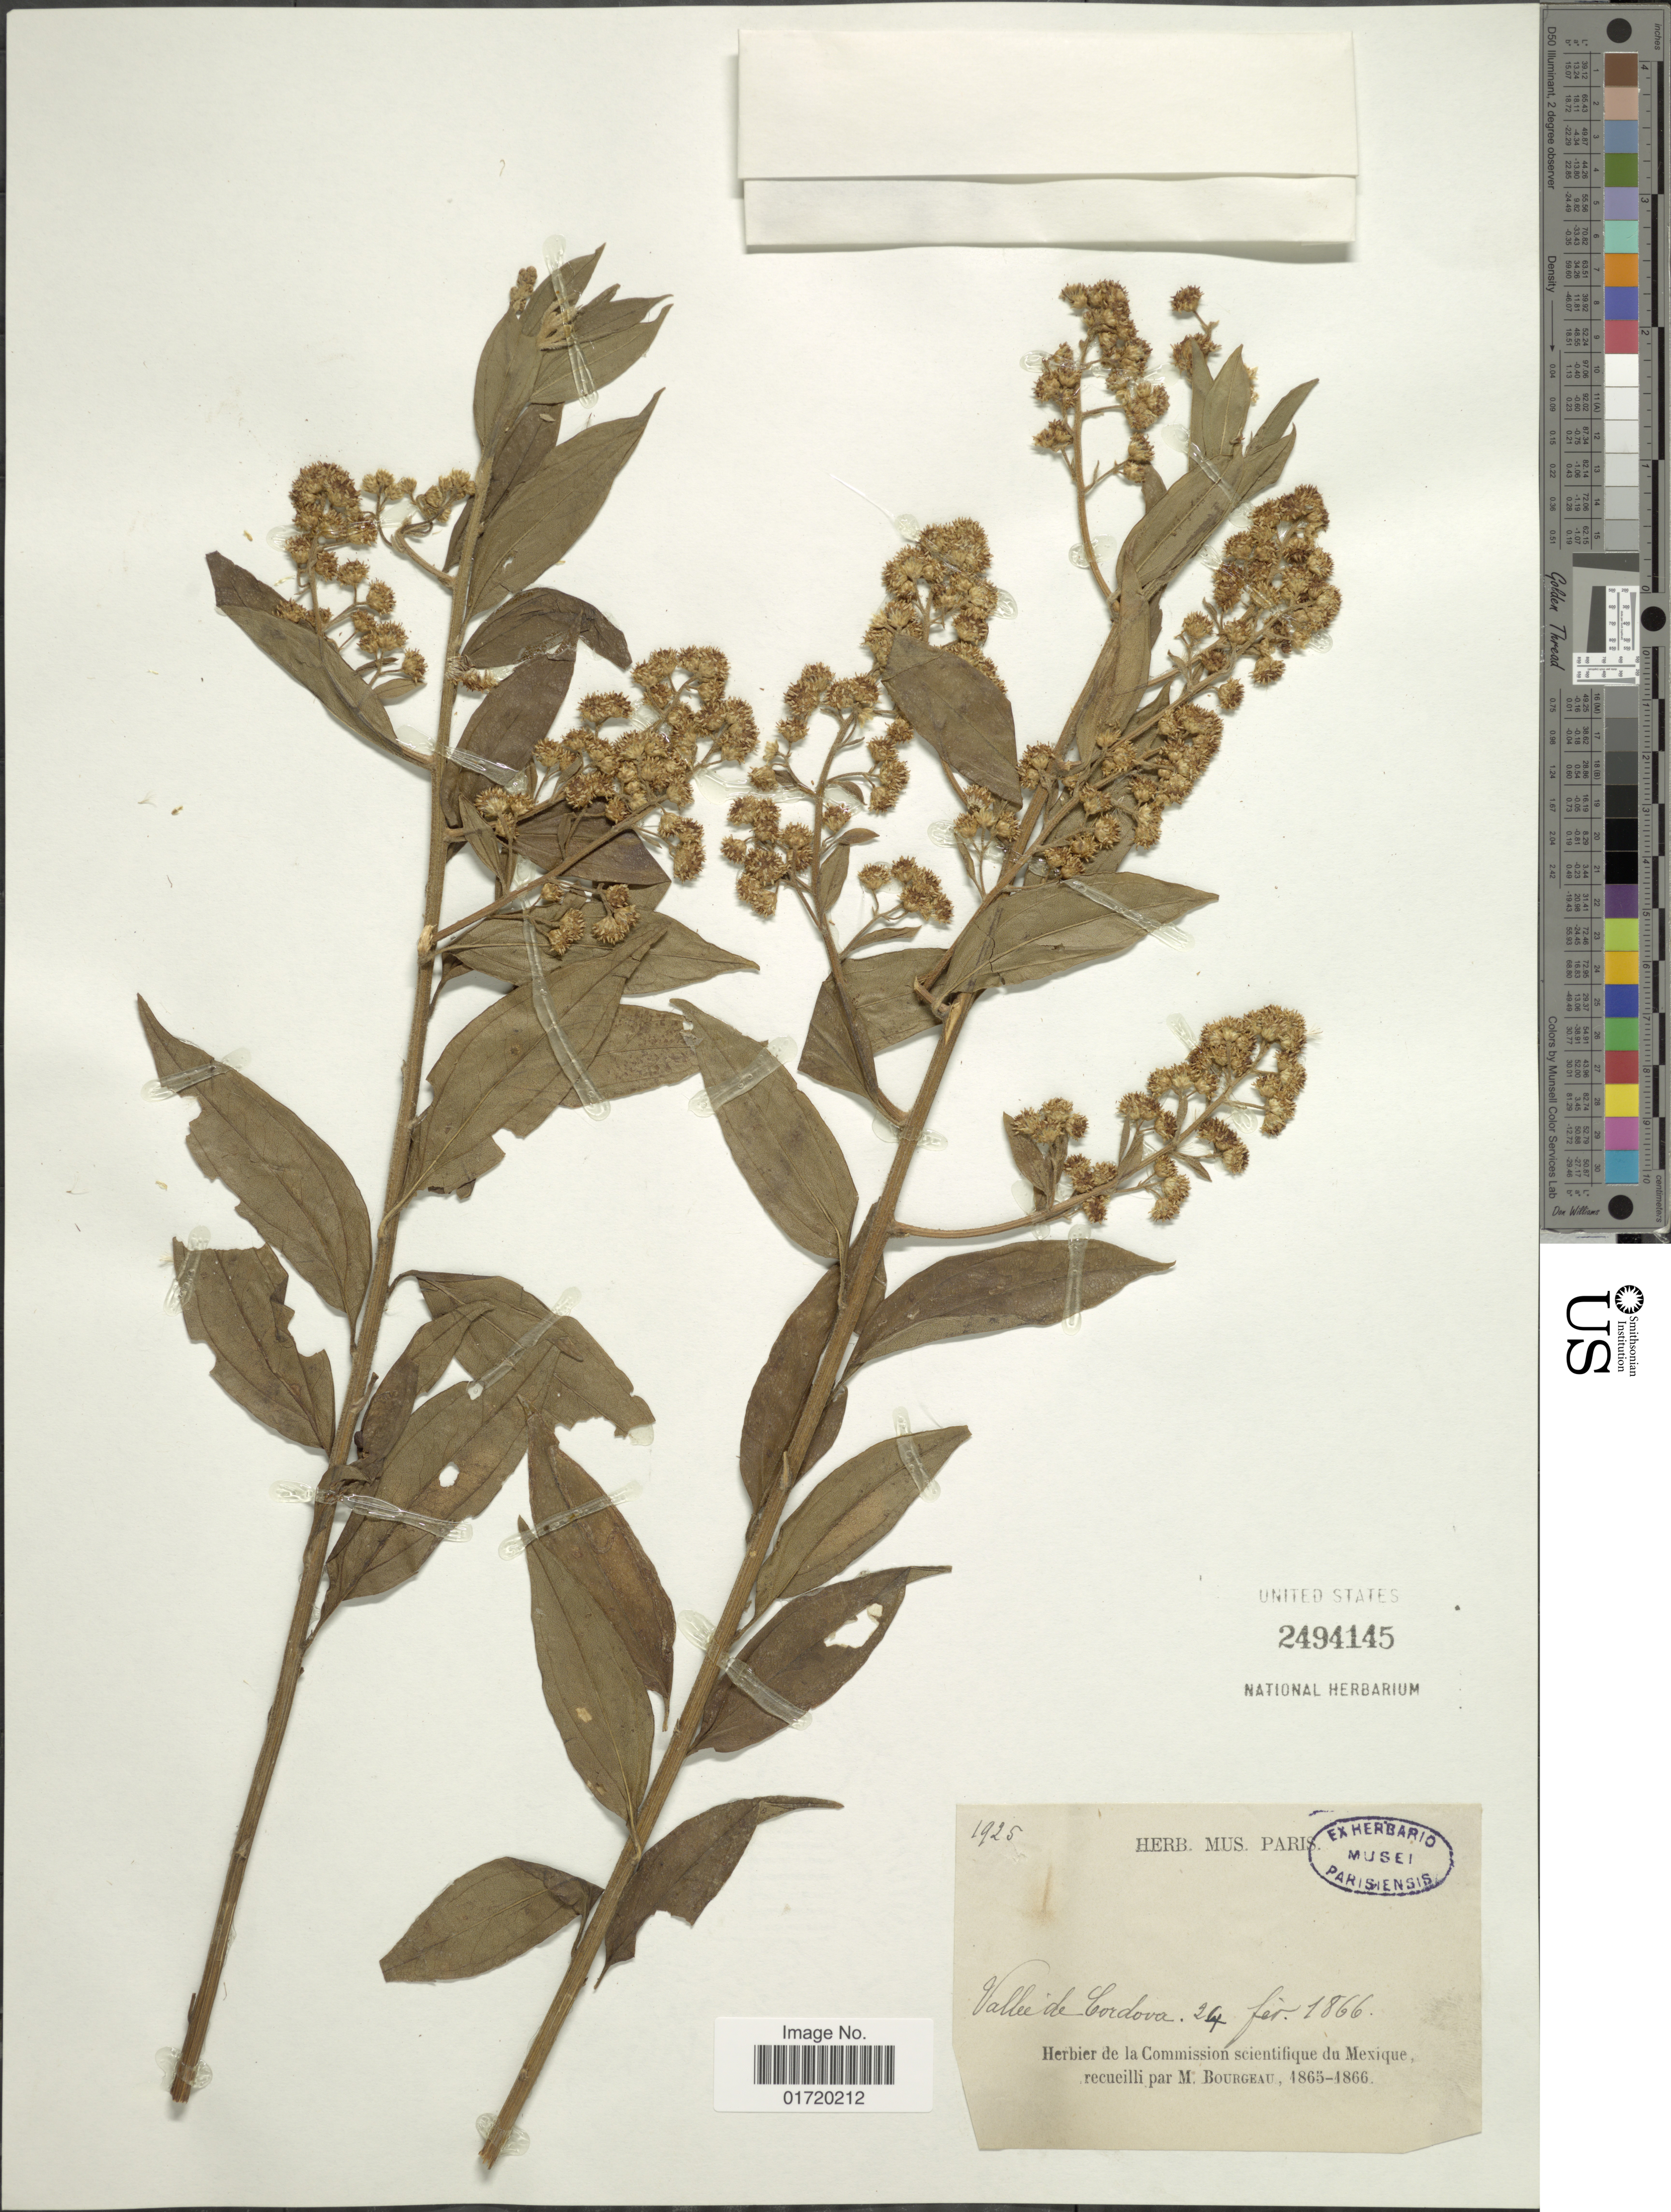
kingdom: Plantae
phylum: Tracheophyta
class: Magnoliopsida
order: Asterales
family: Asteraceae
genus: Baccharis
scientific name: Baccharis trinervis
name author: (Lam.) Pers.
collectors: M. Bourgeau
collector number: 1925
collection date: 1866-02-24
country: Mexico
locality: Vallee de Cordova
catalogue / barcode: US 2494145